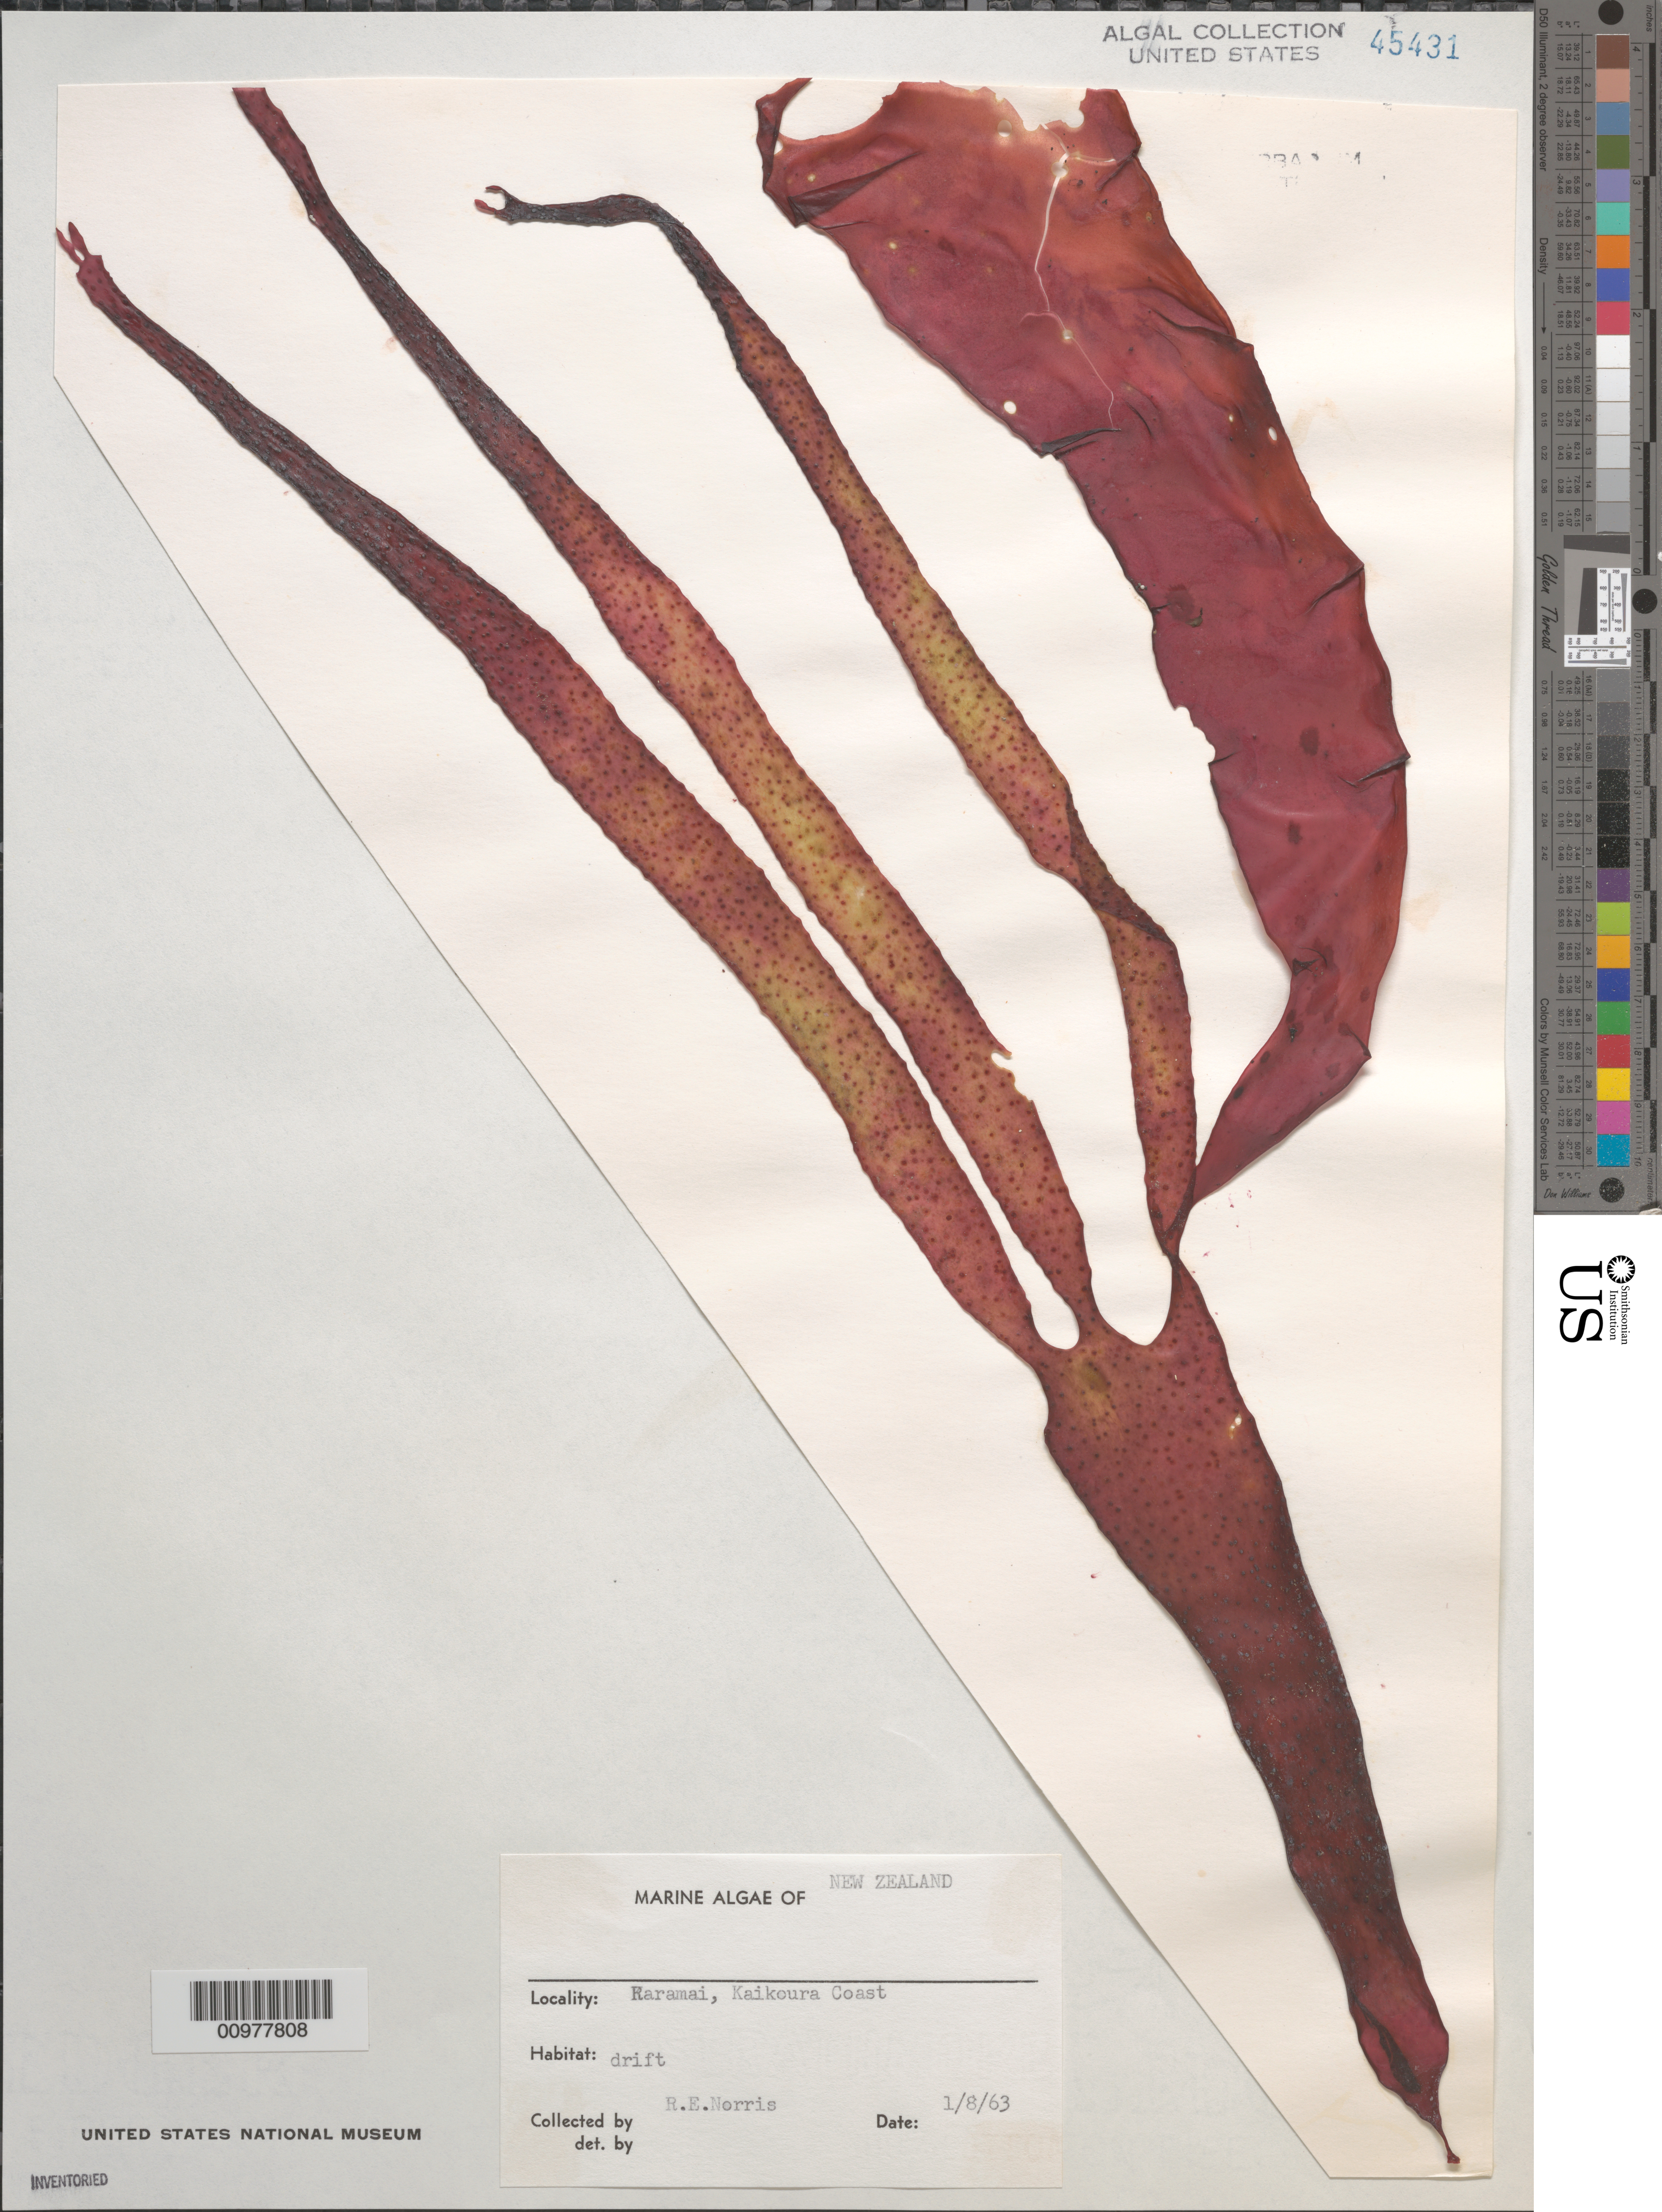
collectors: R. E. Norris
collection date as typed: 08 Jan 1963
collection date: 1963-01-08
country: New Zealand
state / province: Canterbury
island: South Island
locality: Raramai, Kaikoura coast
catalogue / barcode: US 45431